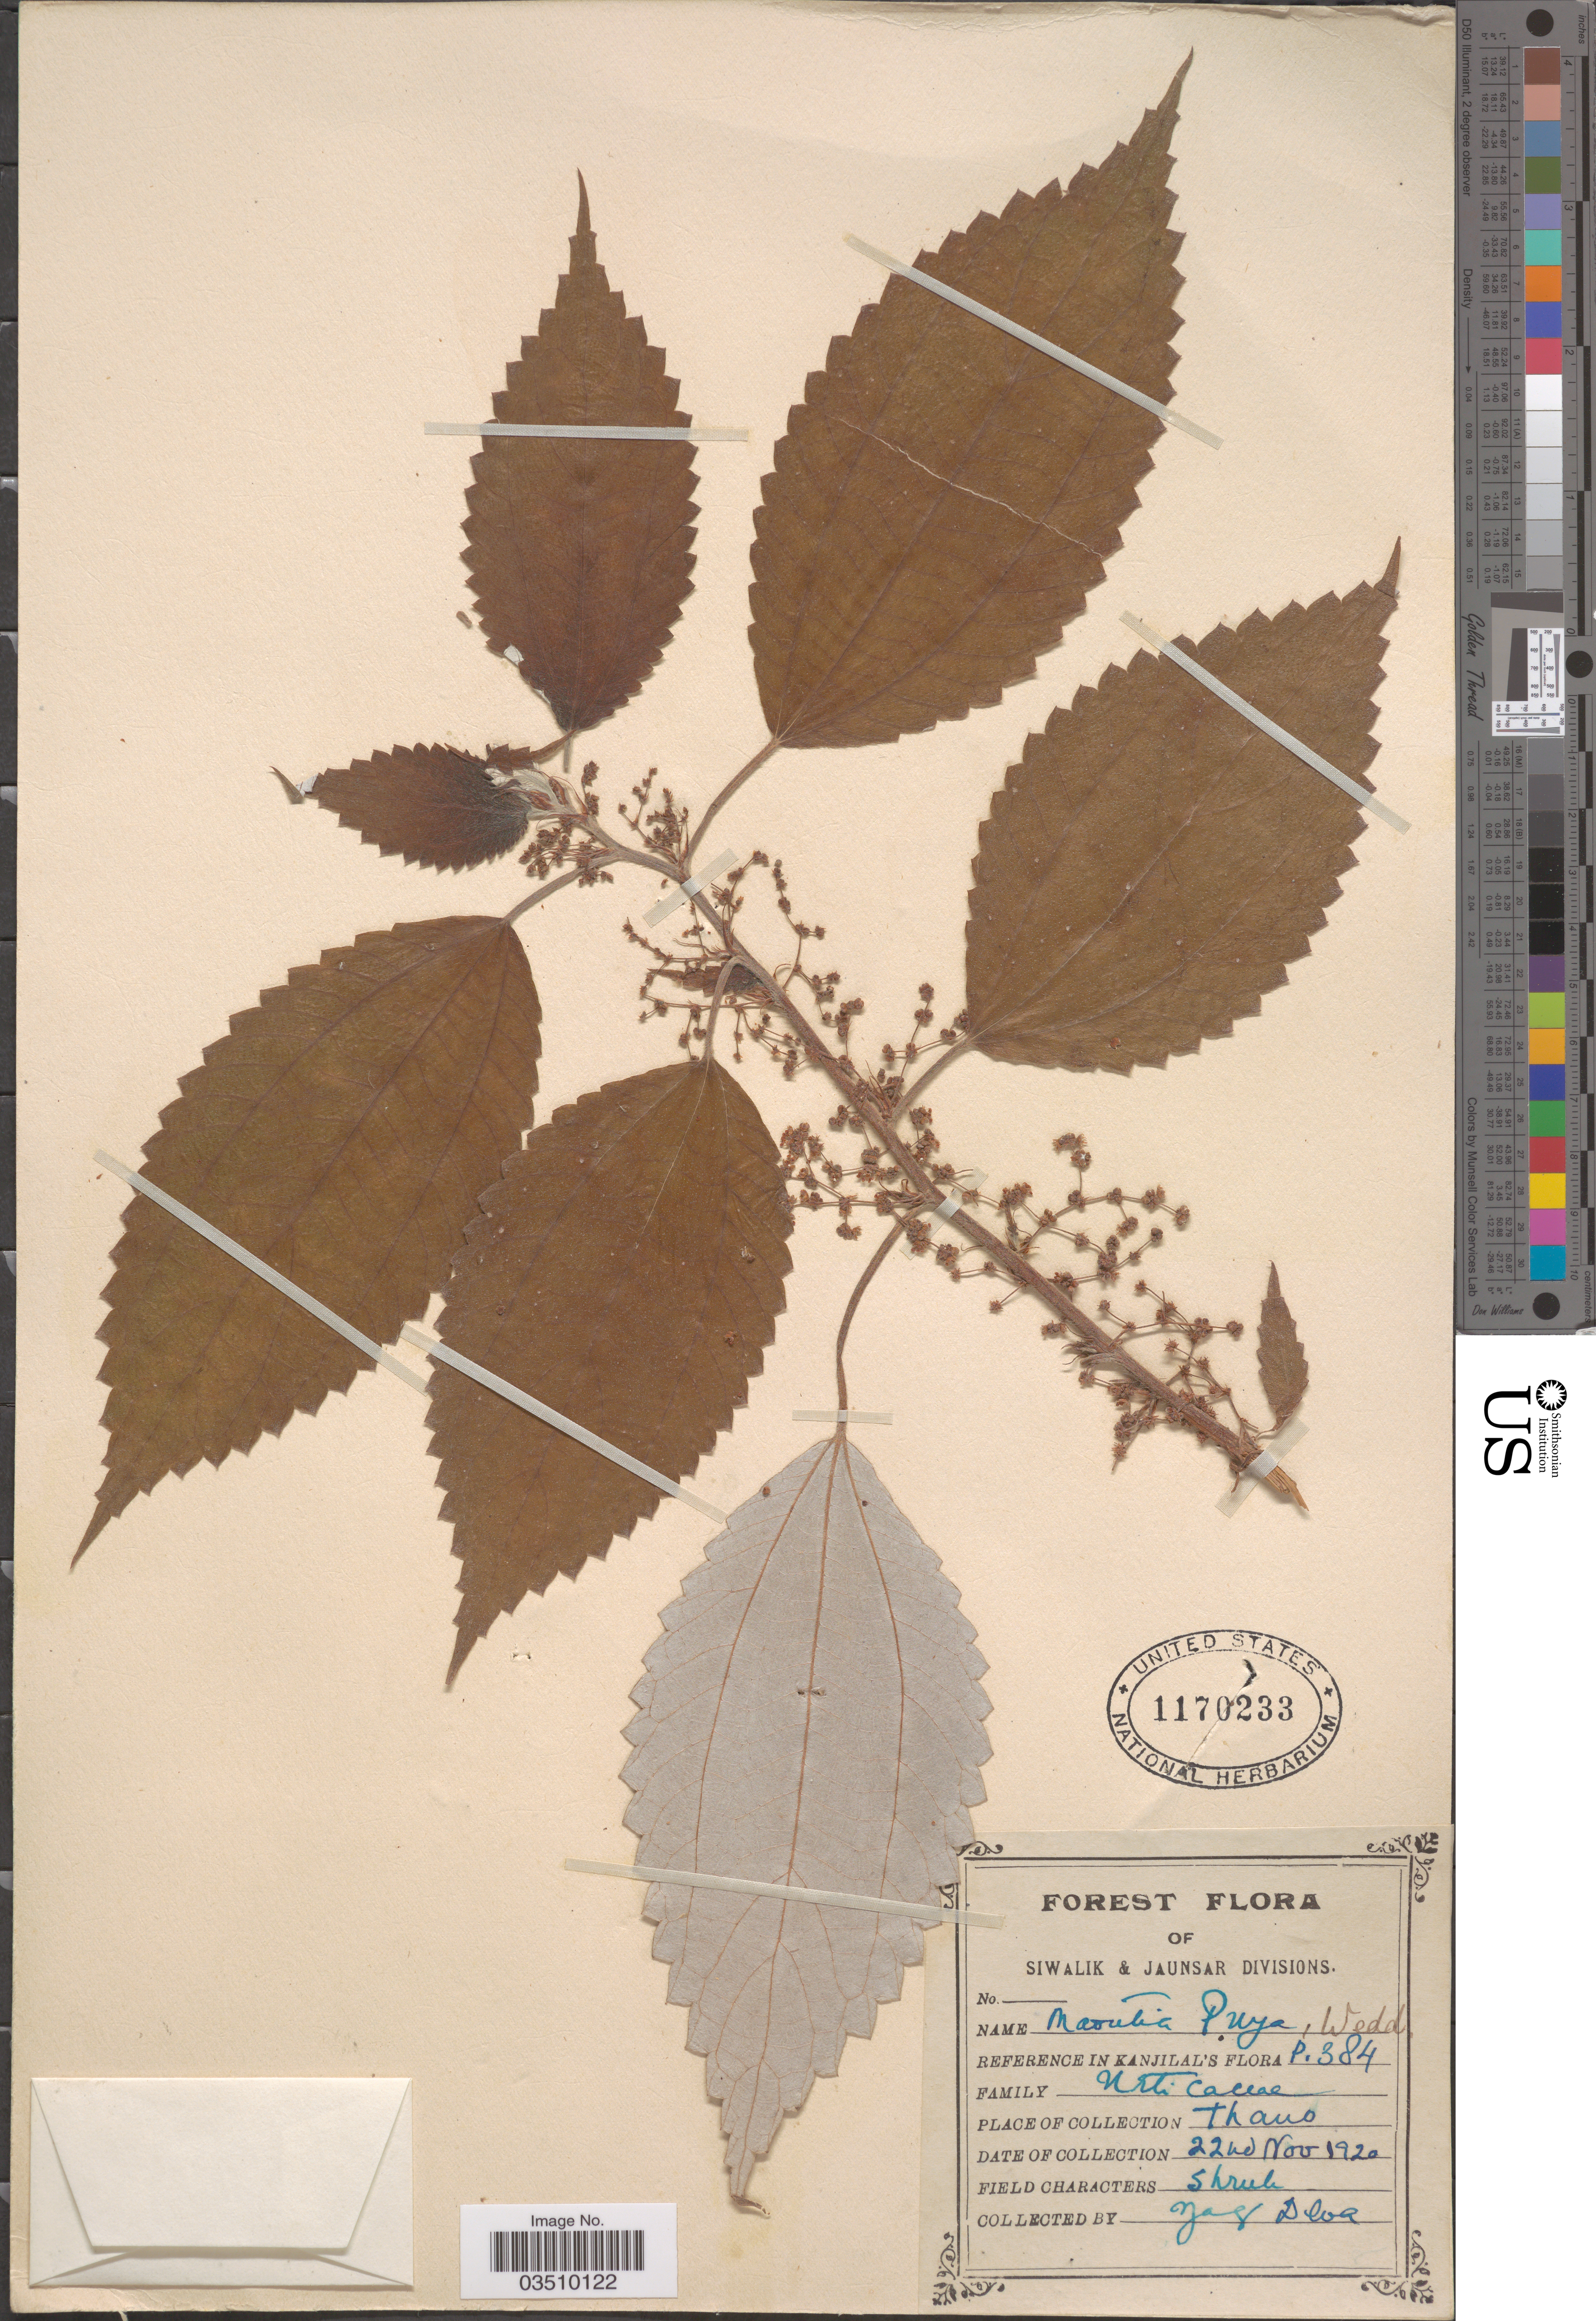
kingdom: Plantae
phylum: Tracheophyta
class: Magnoliopsida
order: Rosales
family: Urticaceae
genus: Maoutia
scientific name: Maoutia puya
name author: Wedd.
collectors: N. Dloa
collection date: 1920-11-22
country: India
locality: Forest. Siwalik & Jaunsar Divisions. Thano.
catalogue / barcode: US 1170233